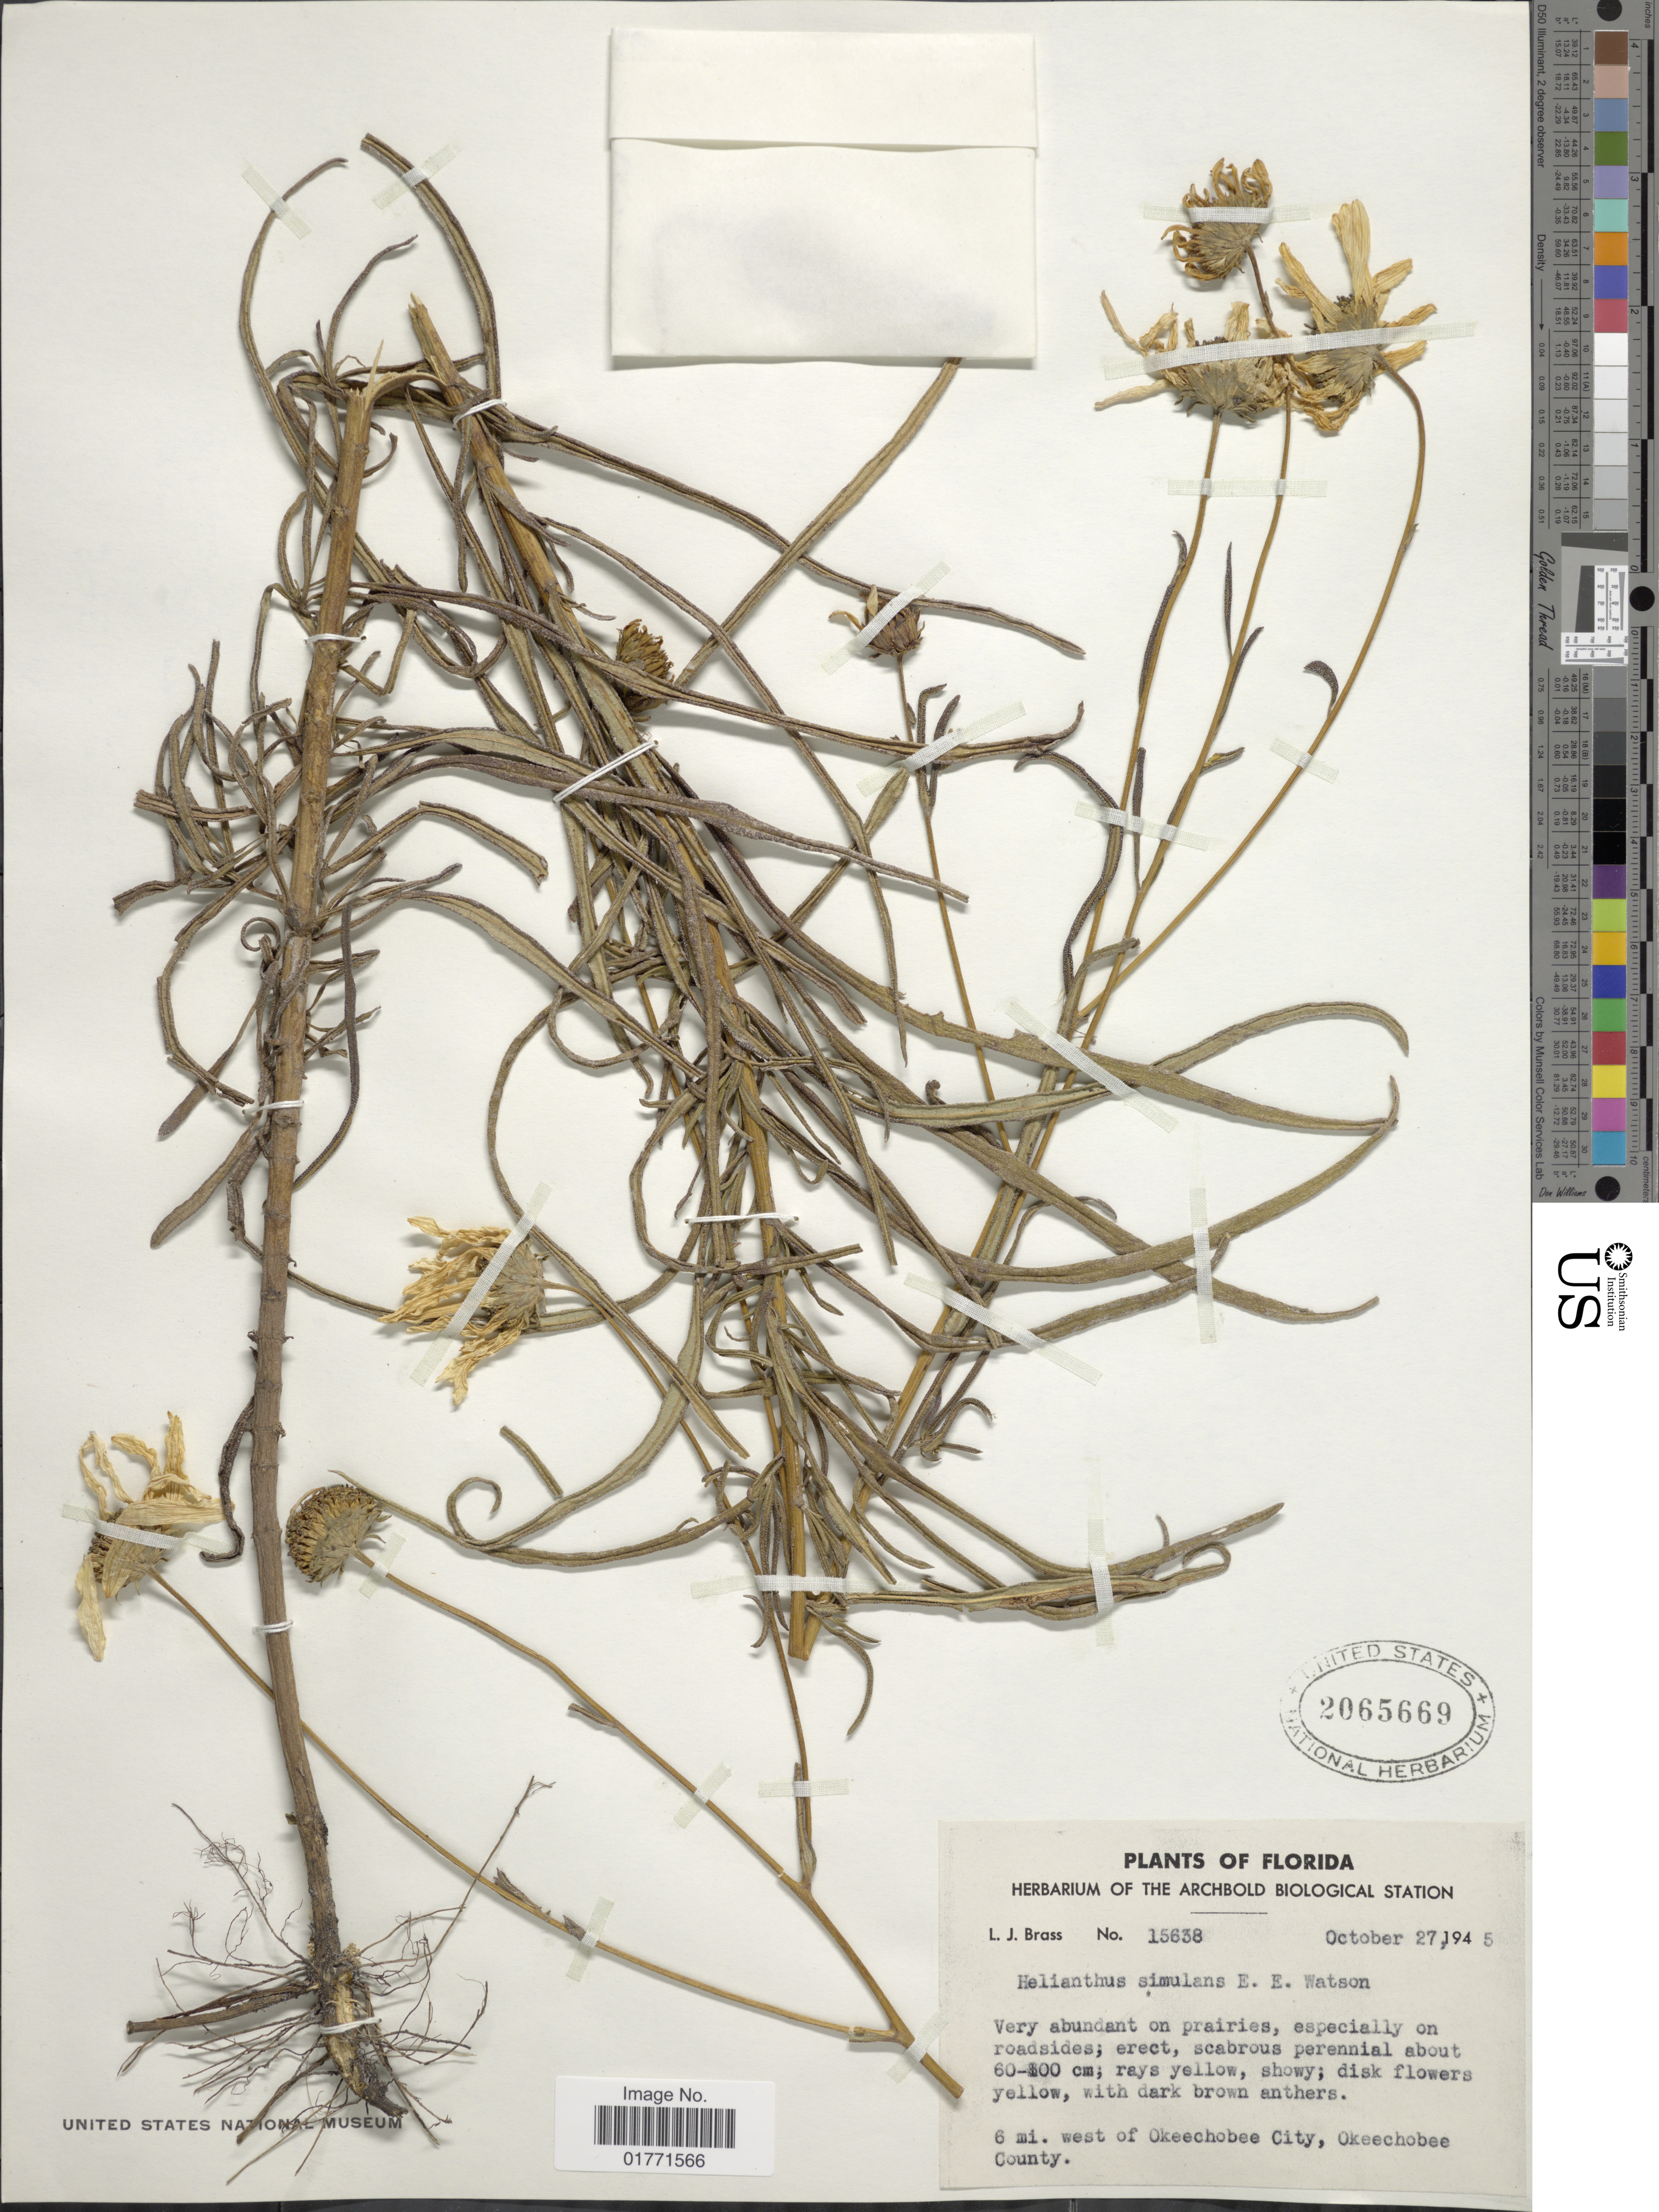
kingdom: Plantae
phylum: Tracheophyta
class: Magnoliopsida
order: Asterales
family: Asteraceae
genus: Helianthus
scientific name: Helianthus simulans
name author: E. Watson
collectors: L. J. Brass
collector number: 15638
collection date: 1945-10-27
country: United States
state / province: Florida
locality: Florida. 6 mi. west of Okeechobee City, Okeechobee County.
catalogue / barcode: US 2065669